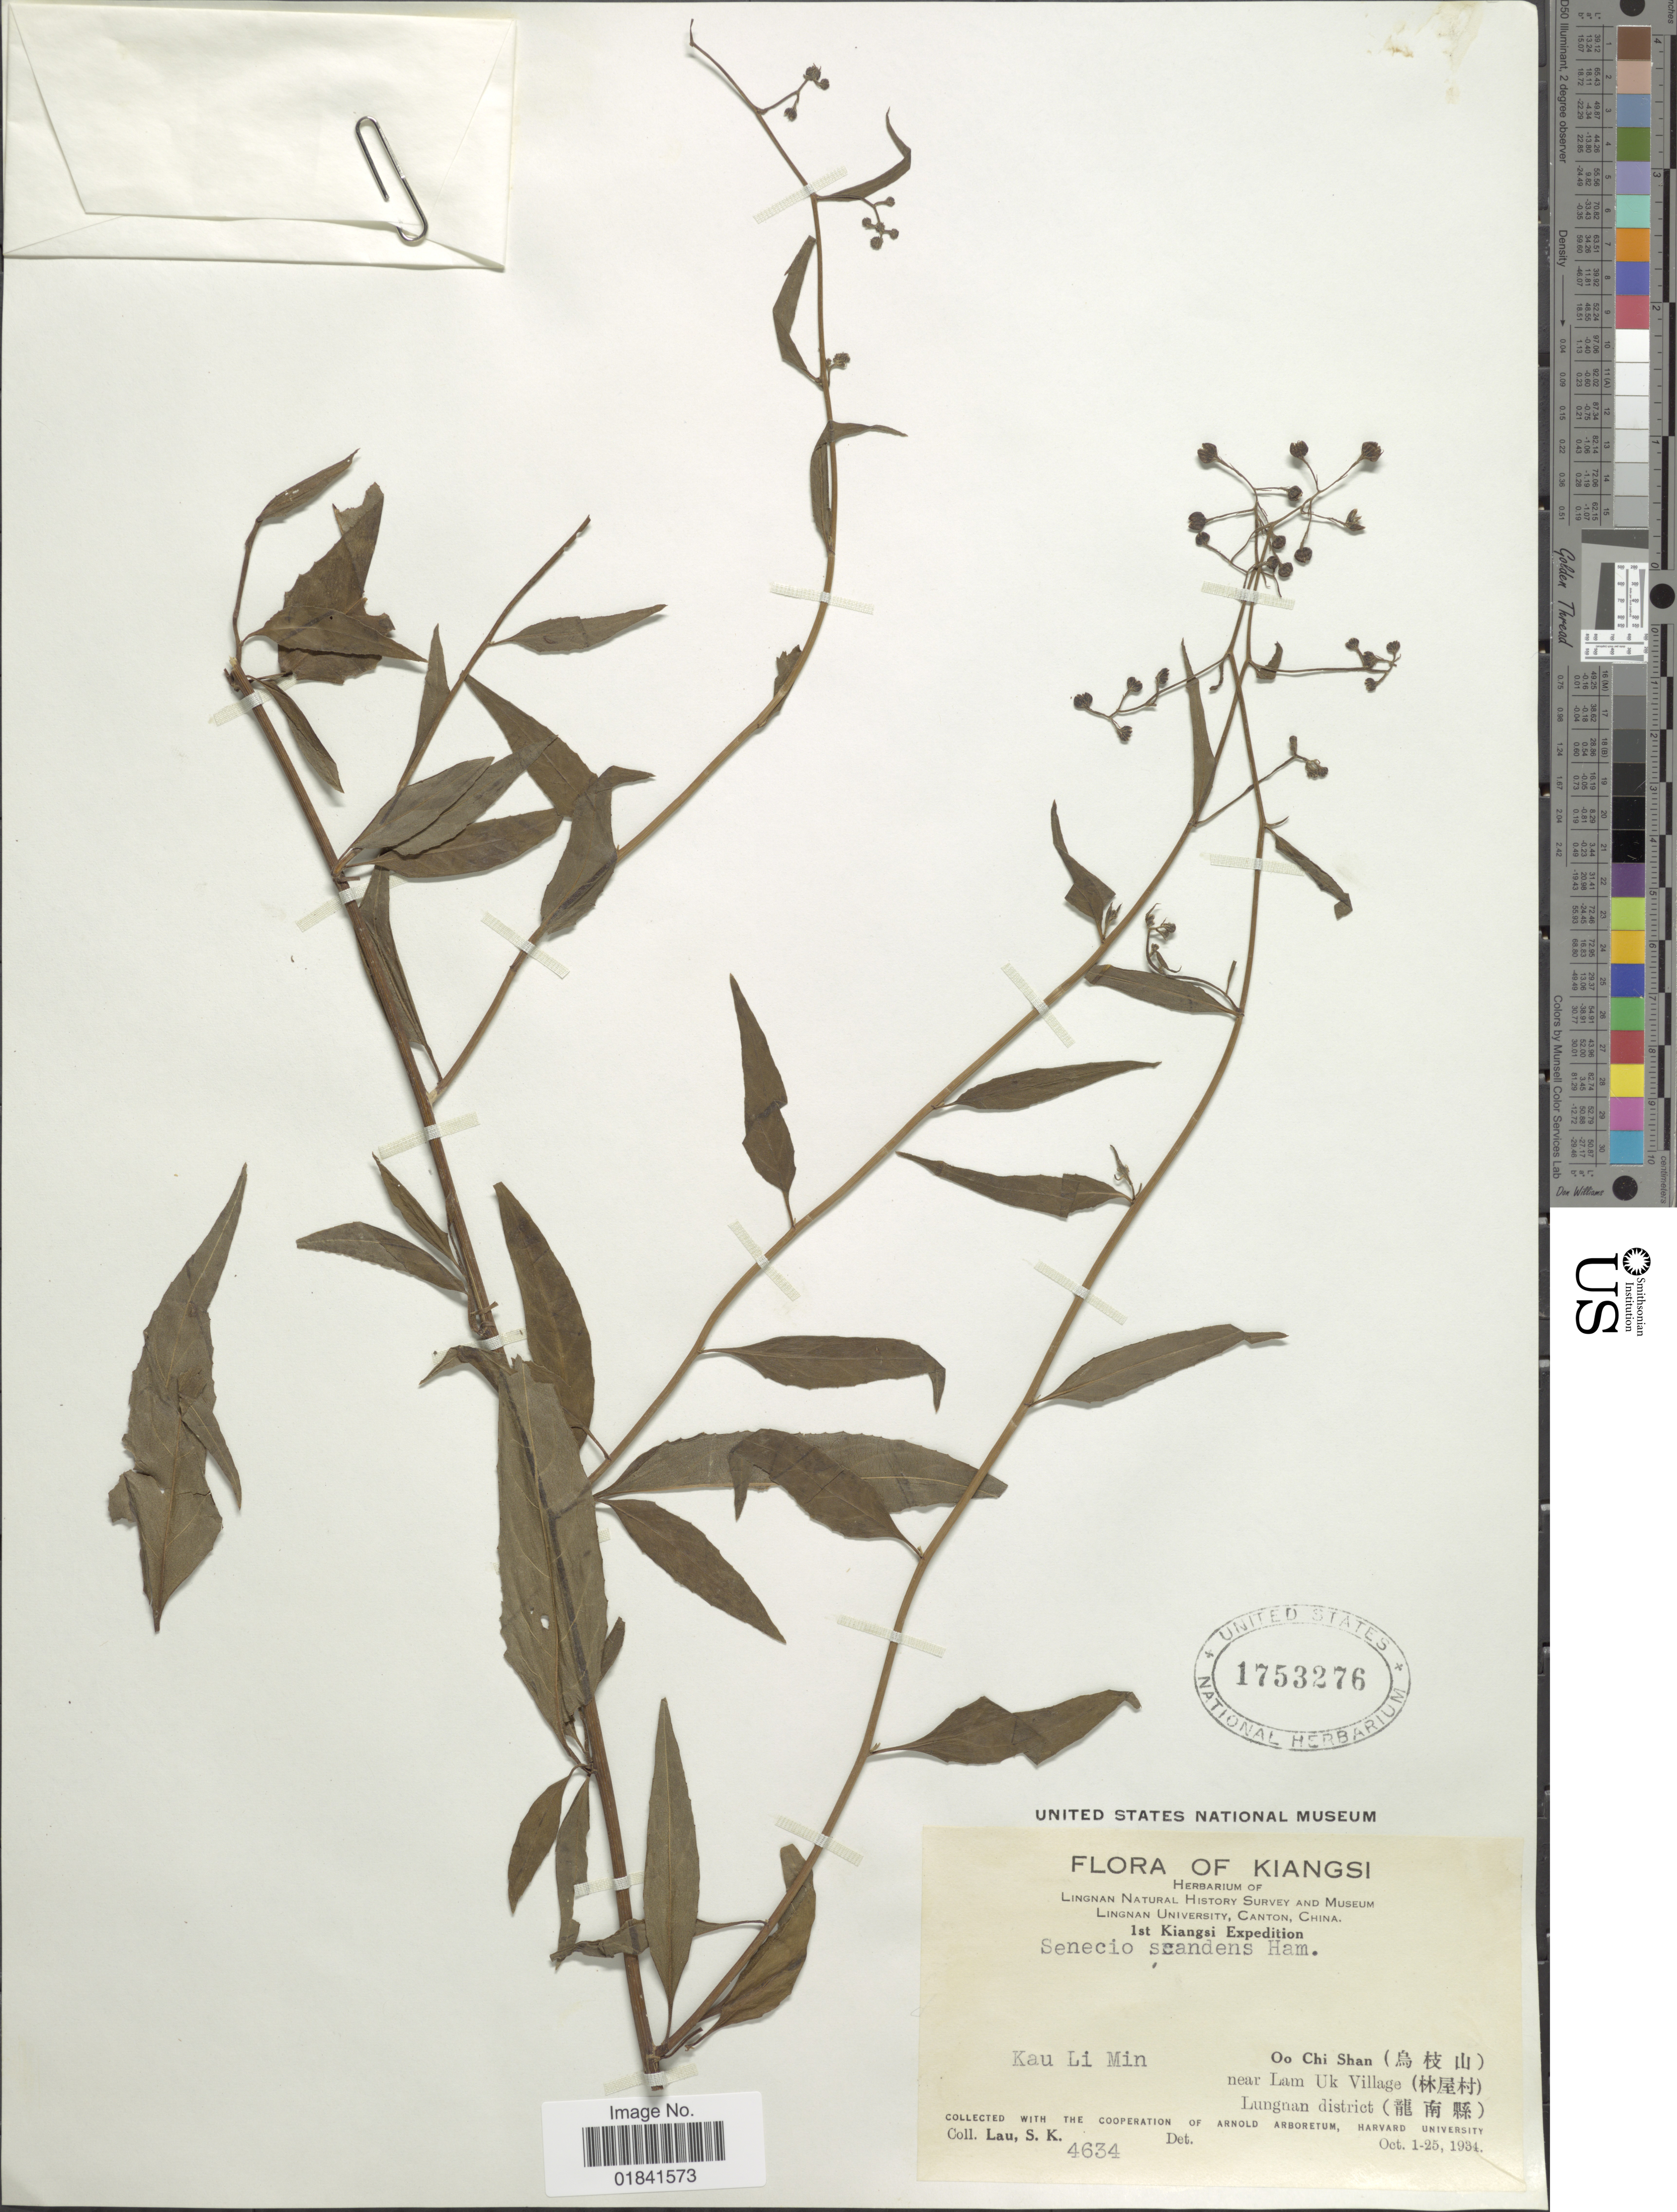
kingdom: Plantae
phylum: Tracheophyta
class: Magnoliopsida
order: Asterales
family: Asteraceae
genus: Senecio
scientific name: Senecio scandens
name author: Buch.-Ham. ex D. Don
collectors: S. K. Lau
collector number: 4634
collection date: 1934-10-01/1934-10-25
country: China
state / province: Jiangxi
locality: Kiangsi, Kau Li Min, Oo Chi Shan, near Lam Uk Village, Lungnan district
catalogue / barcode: US 1753276